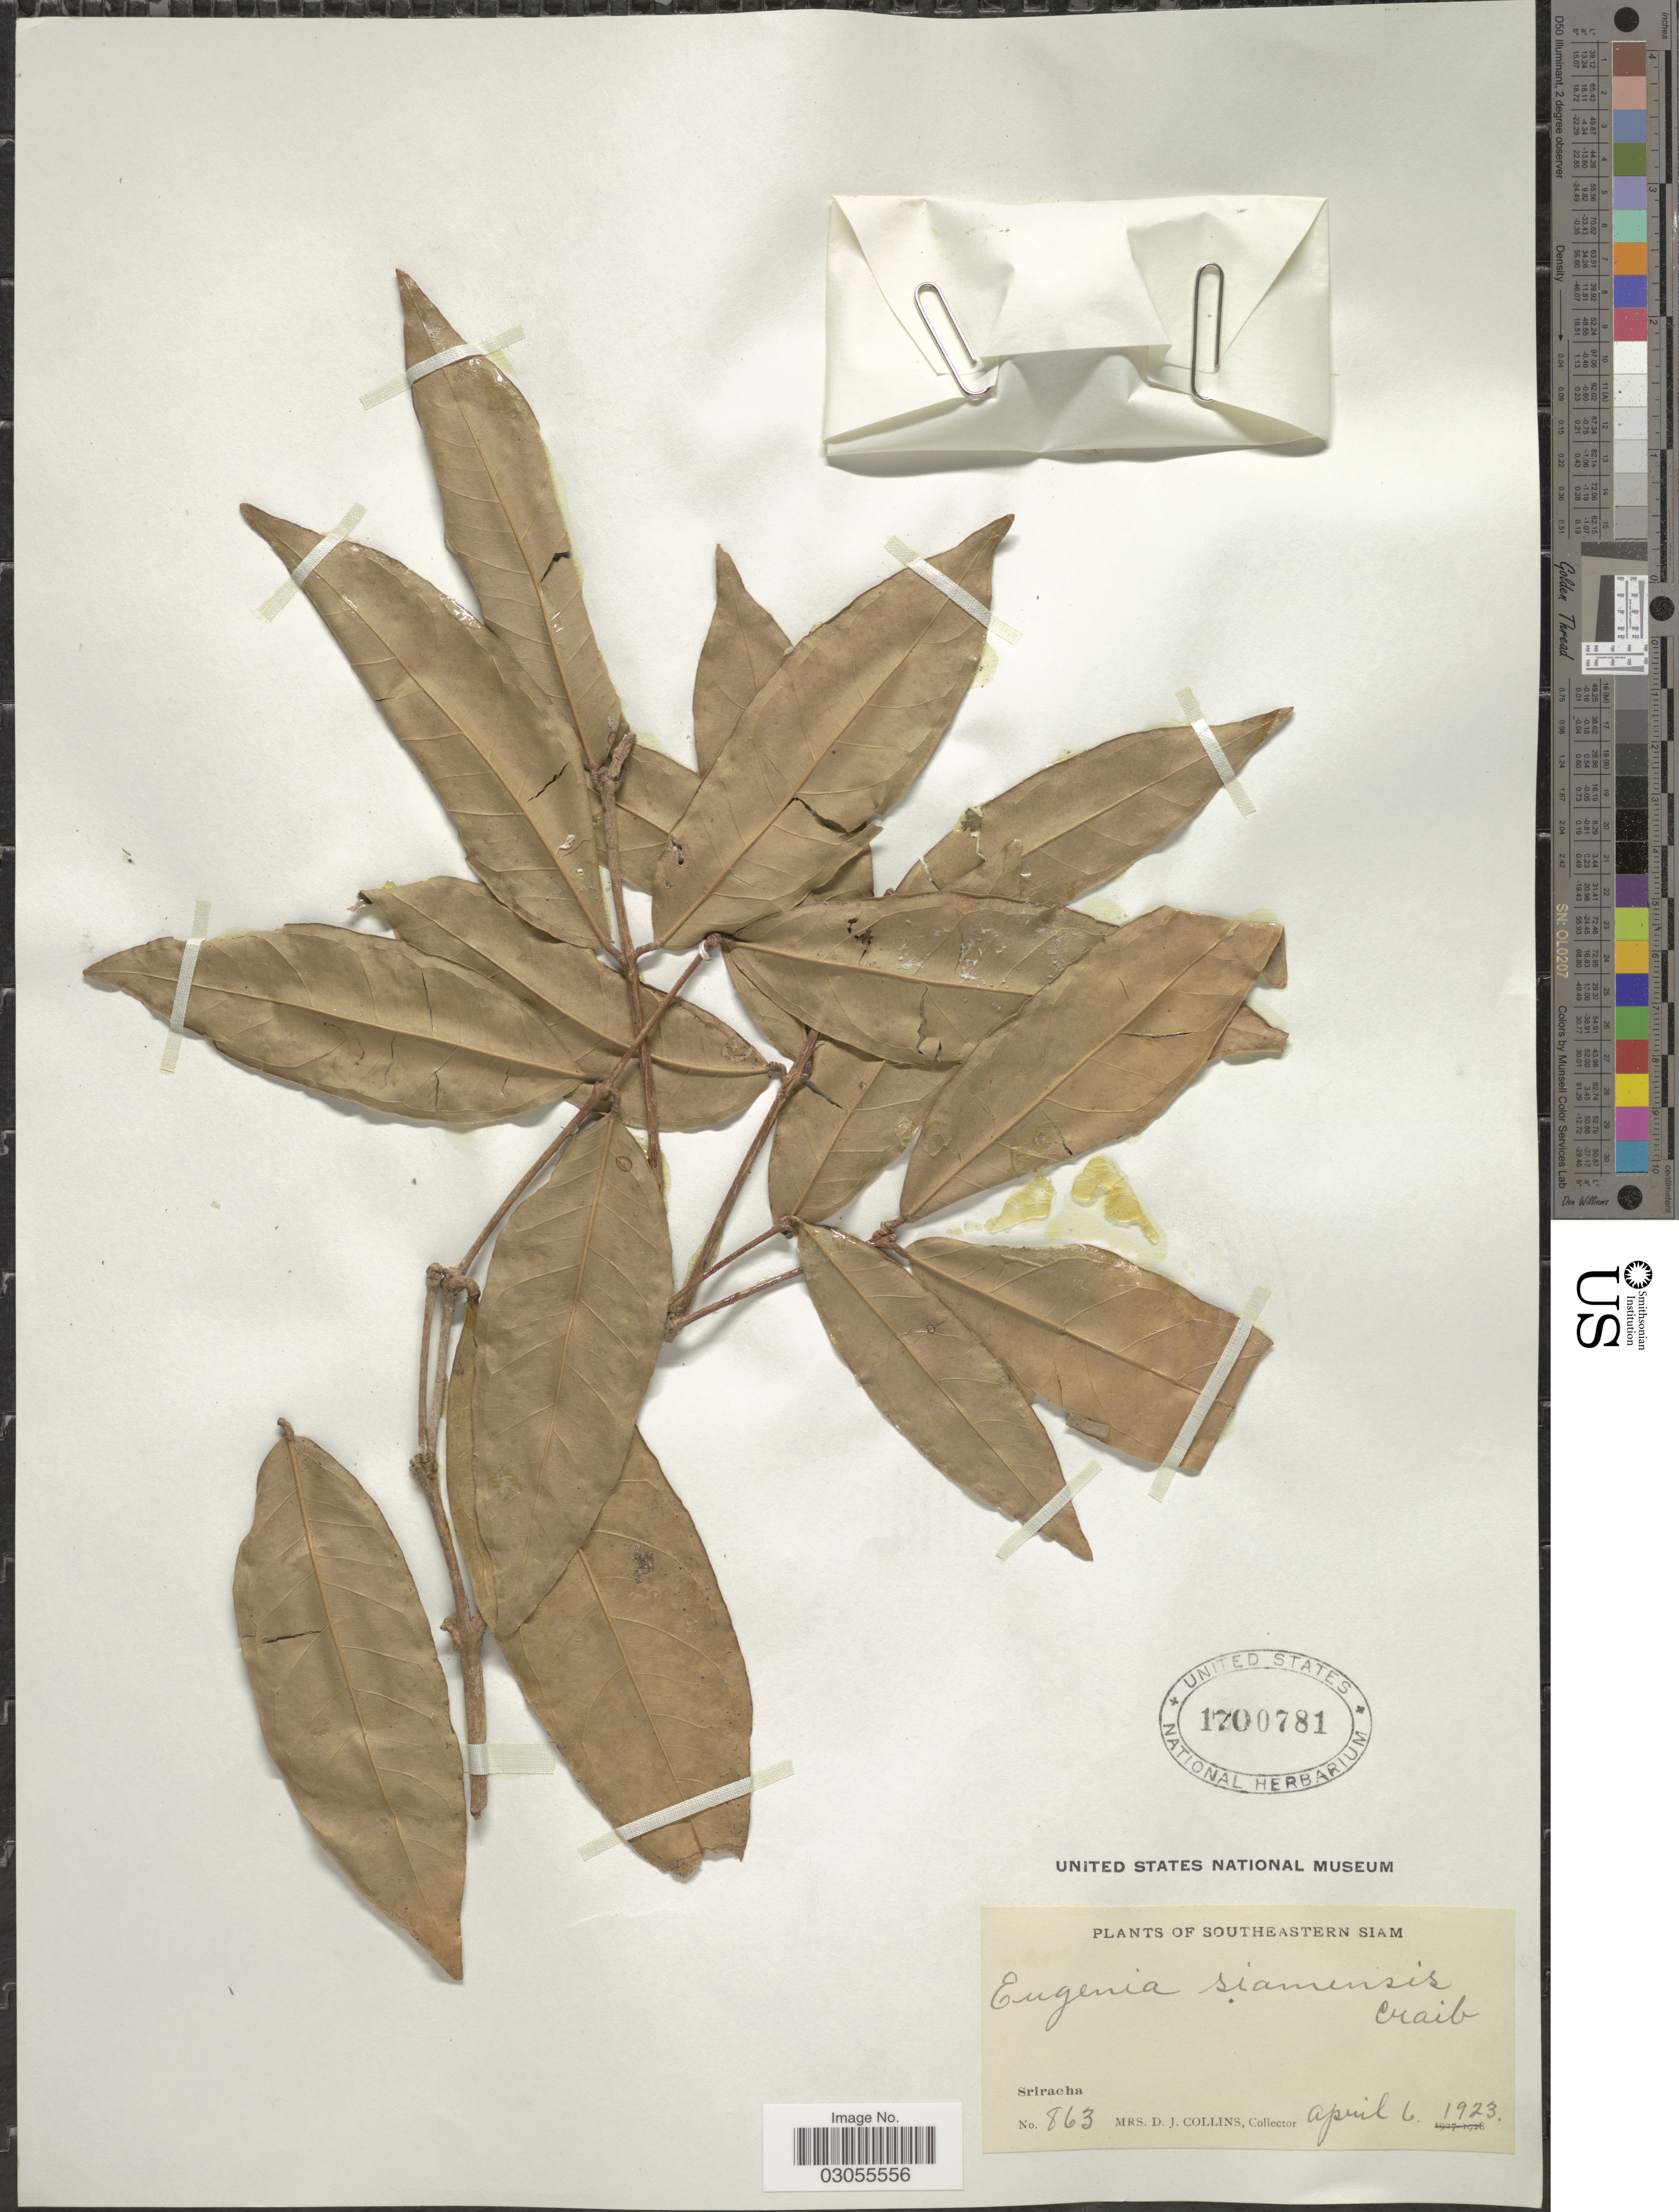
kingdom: Plantae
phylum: Tracheophyta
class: Magnoliopsida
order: Myrtales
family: Myrtaceae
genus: Syzygium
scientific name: Syzygium siamense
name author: (Craib) Chantar. & J.Parn.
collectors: Mrs. D. J. Collins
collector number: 863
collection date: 1923-04-06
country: Thailand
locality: Southeastern Siam. Sriracha.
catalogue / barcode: US 1700781